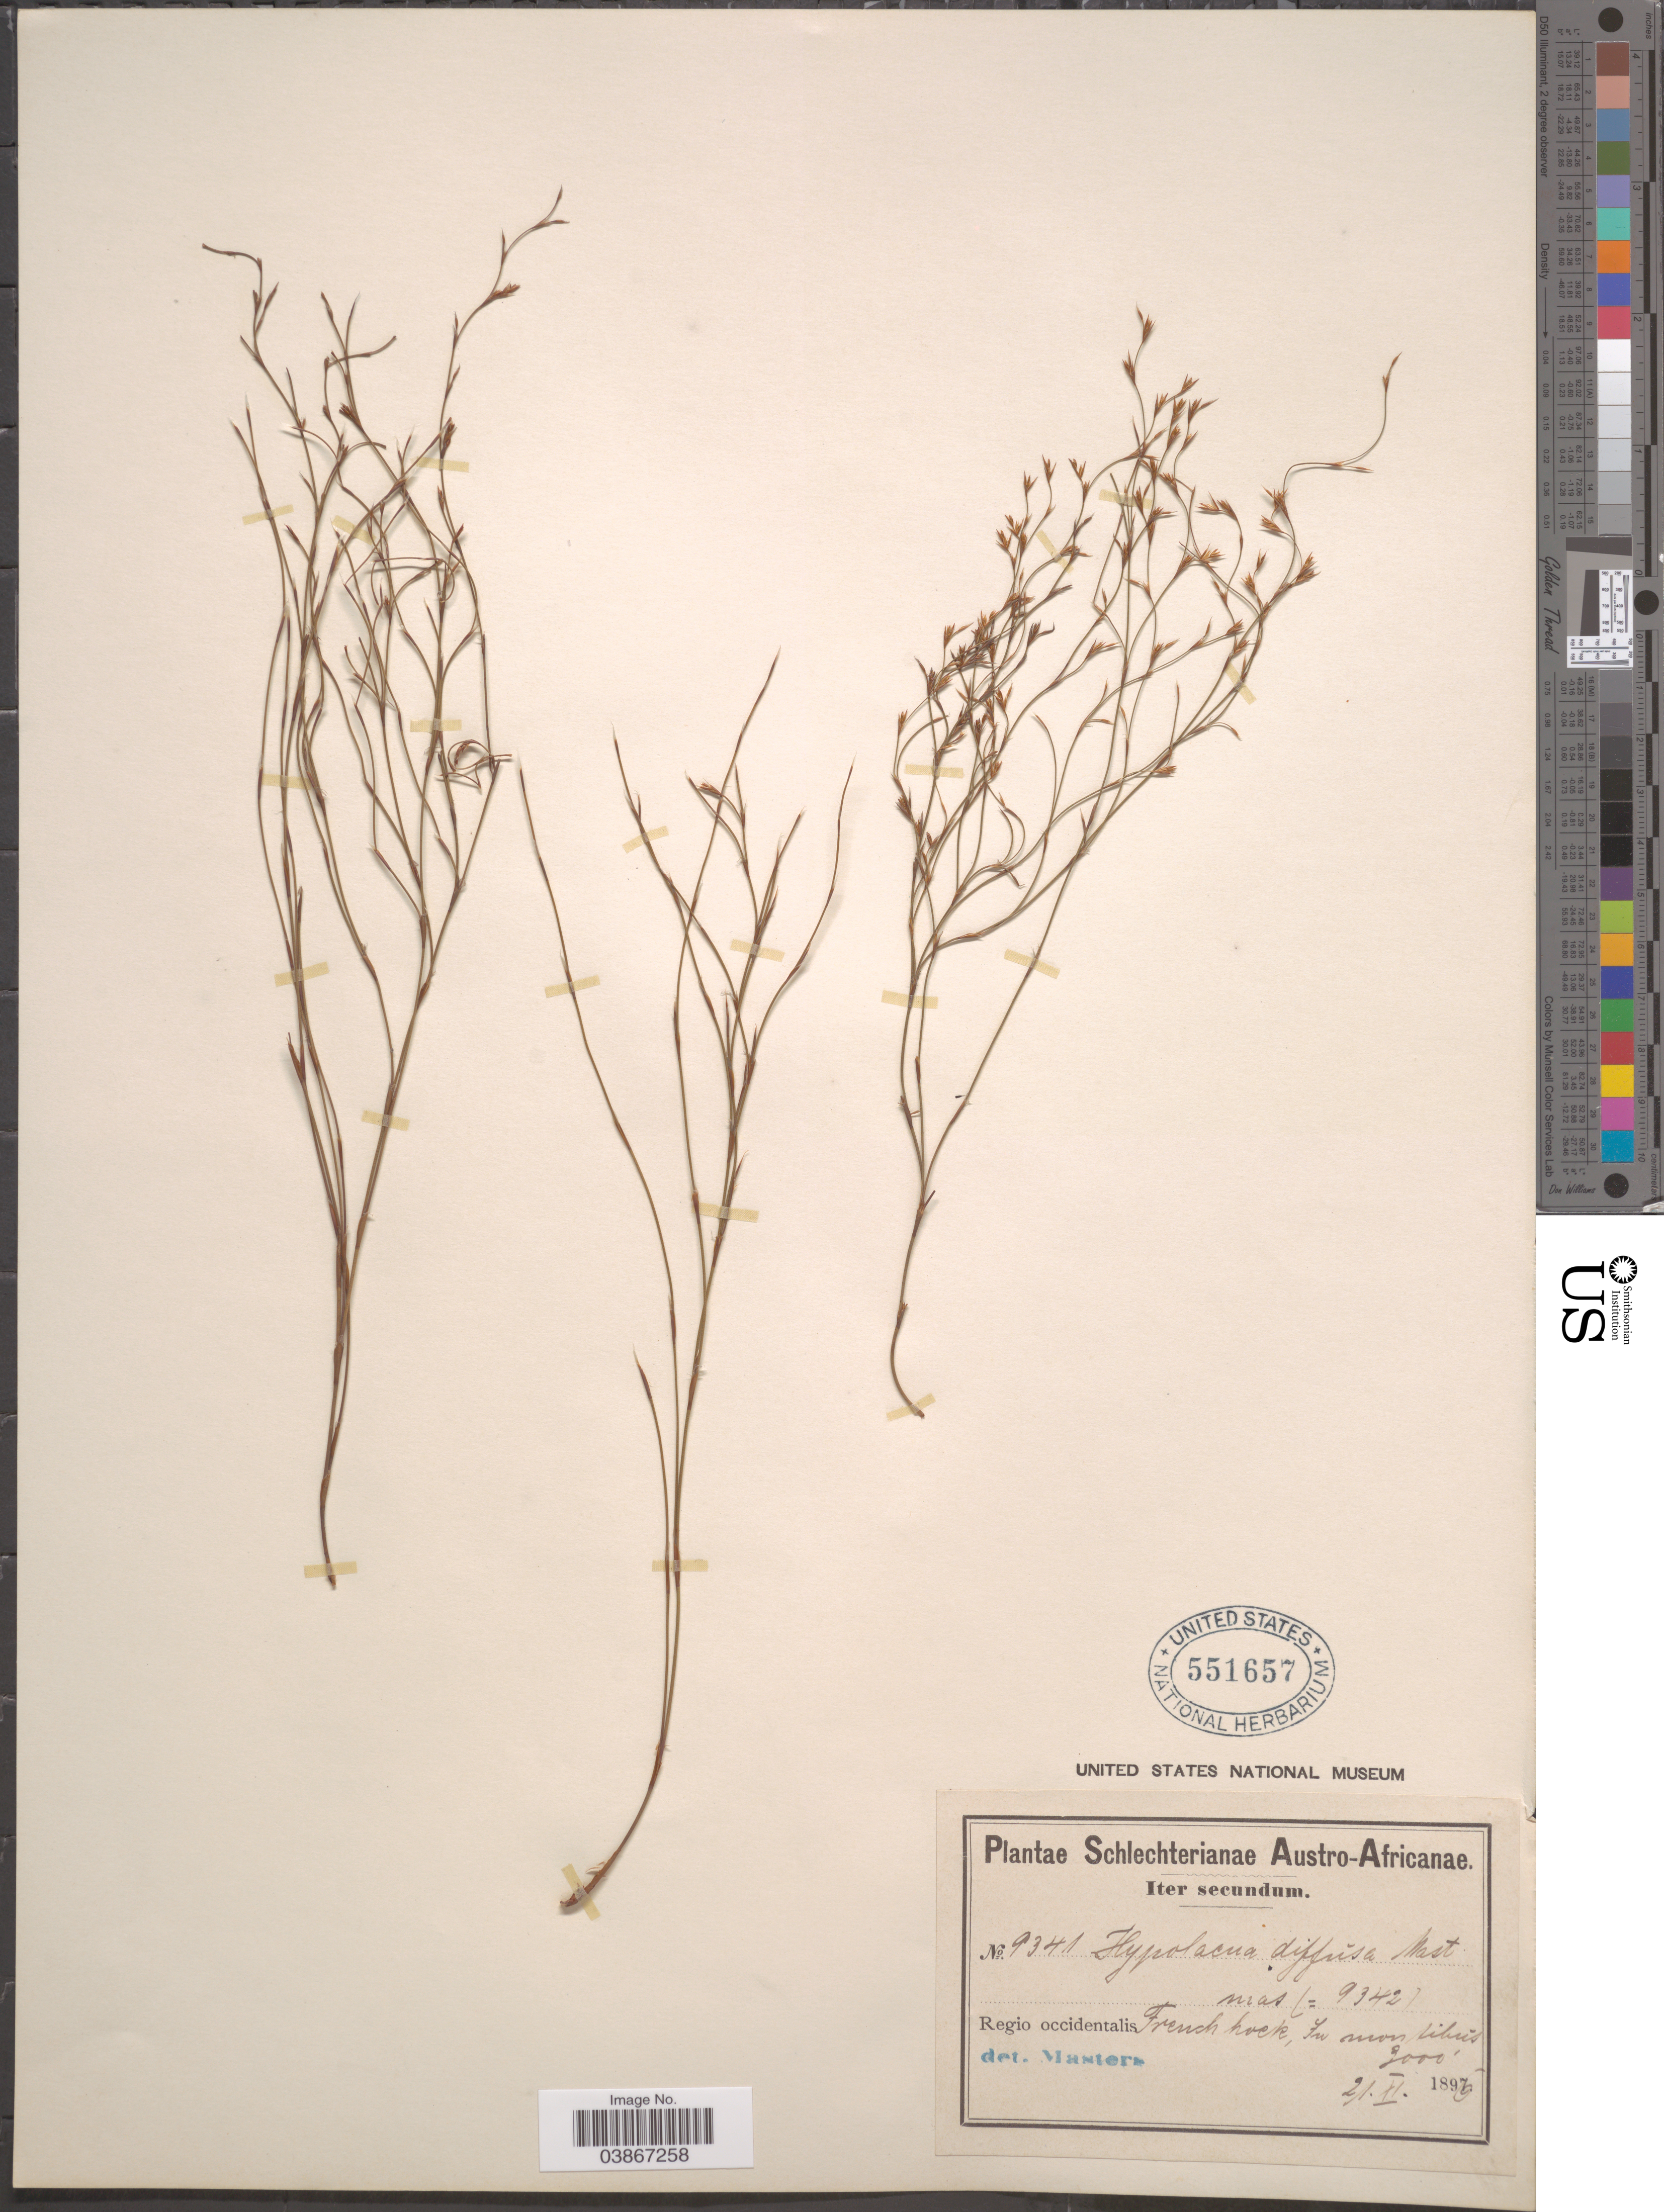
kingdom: Plantae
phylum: Tracheophyta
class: Liliopsida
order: Poales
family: Restionaceae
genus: Hypolaena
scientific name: Hypolaena diffusa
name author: Mast.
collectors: Schlechter, --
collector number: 9341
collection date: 1896-11-21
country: South Africa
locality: Austro-Africanae. Regio occidentalis: French hoek, in montibus.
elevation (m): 914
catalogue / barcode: US 551657